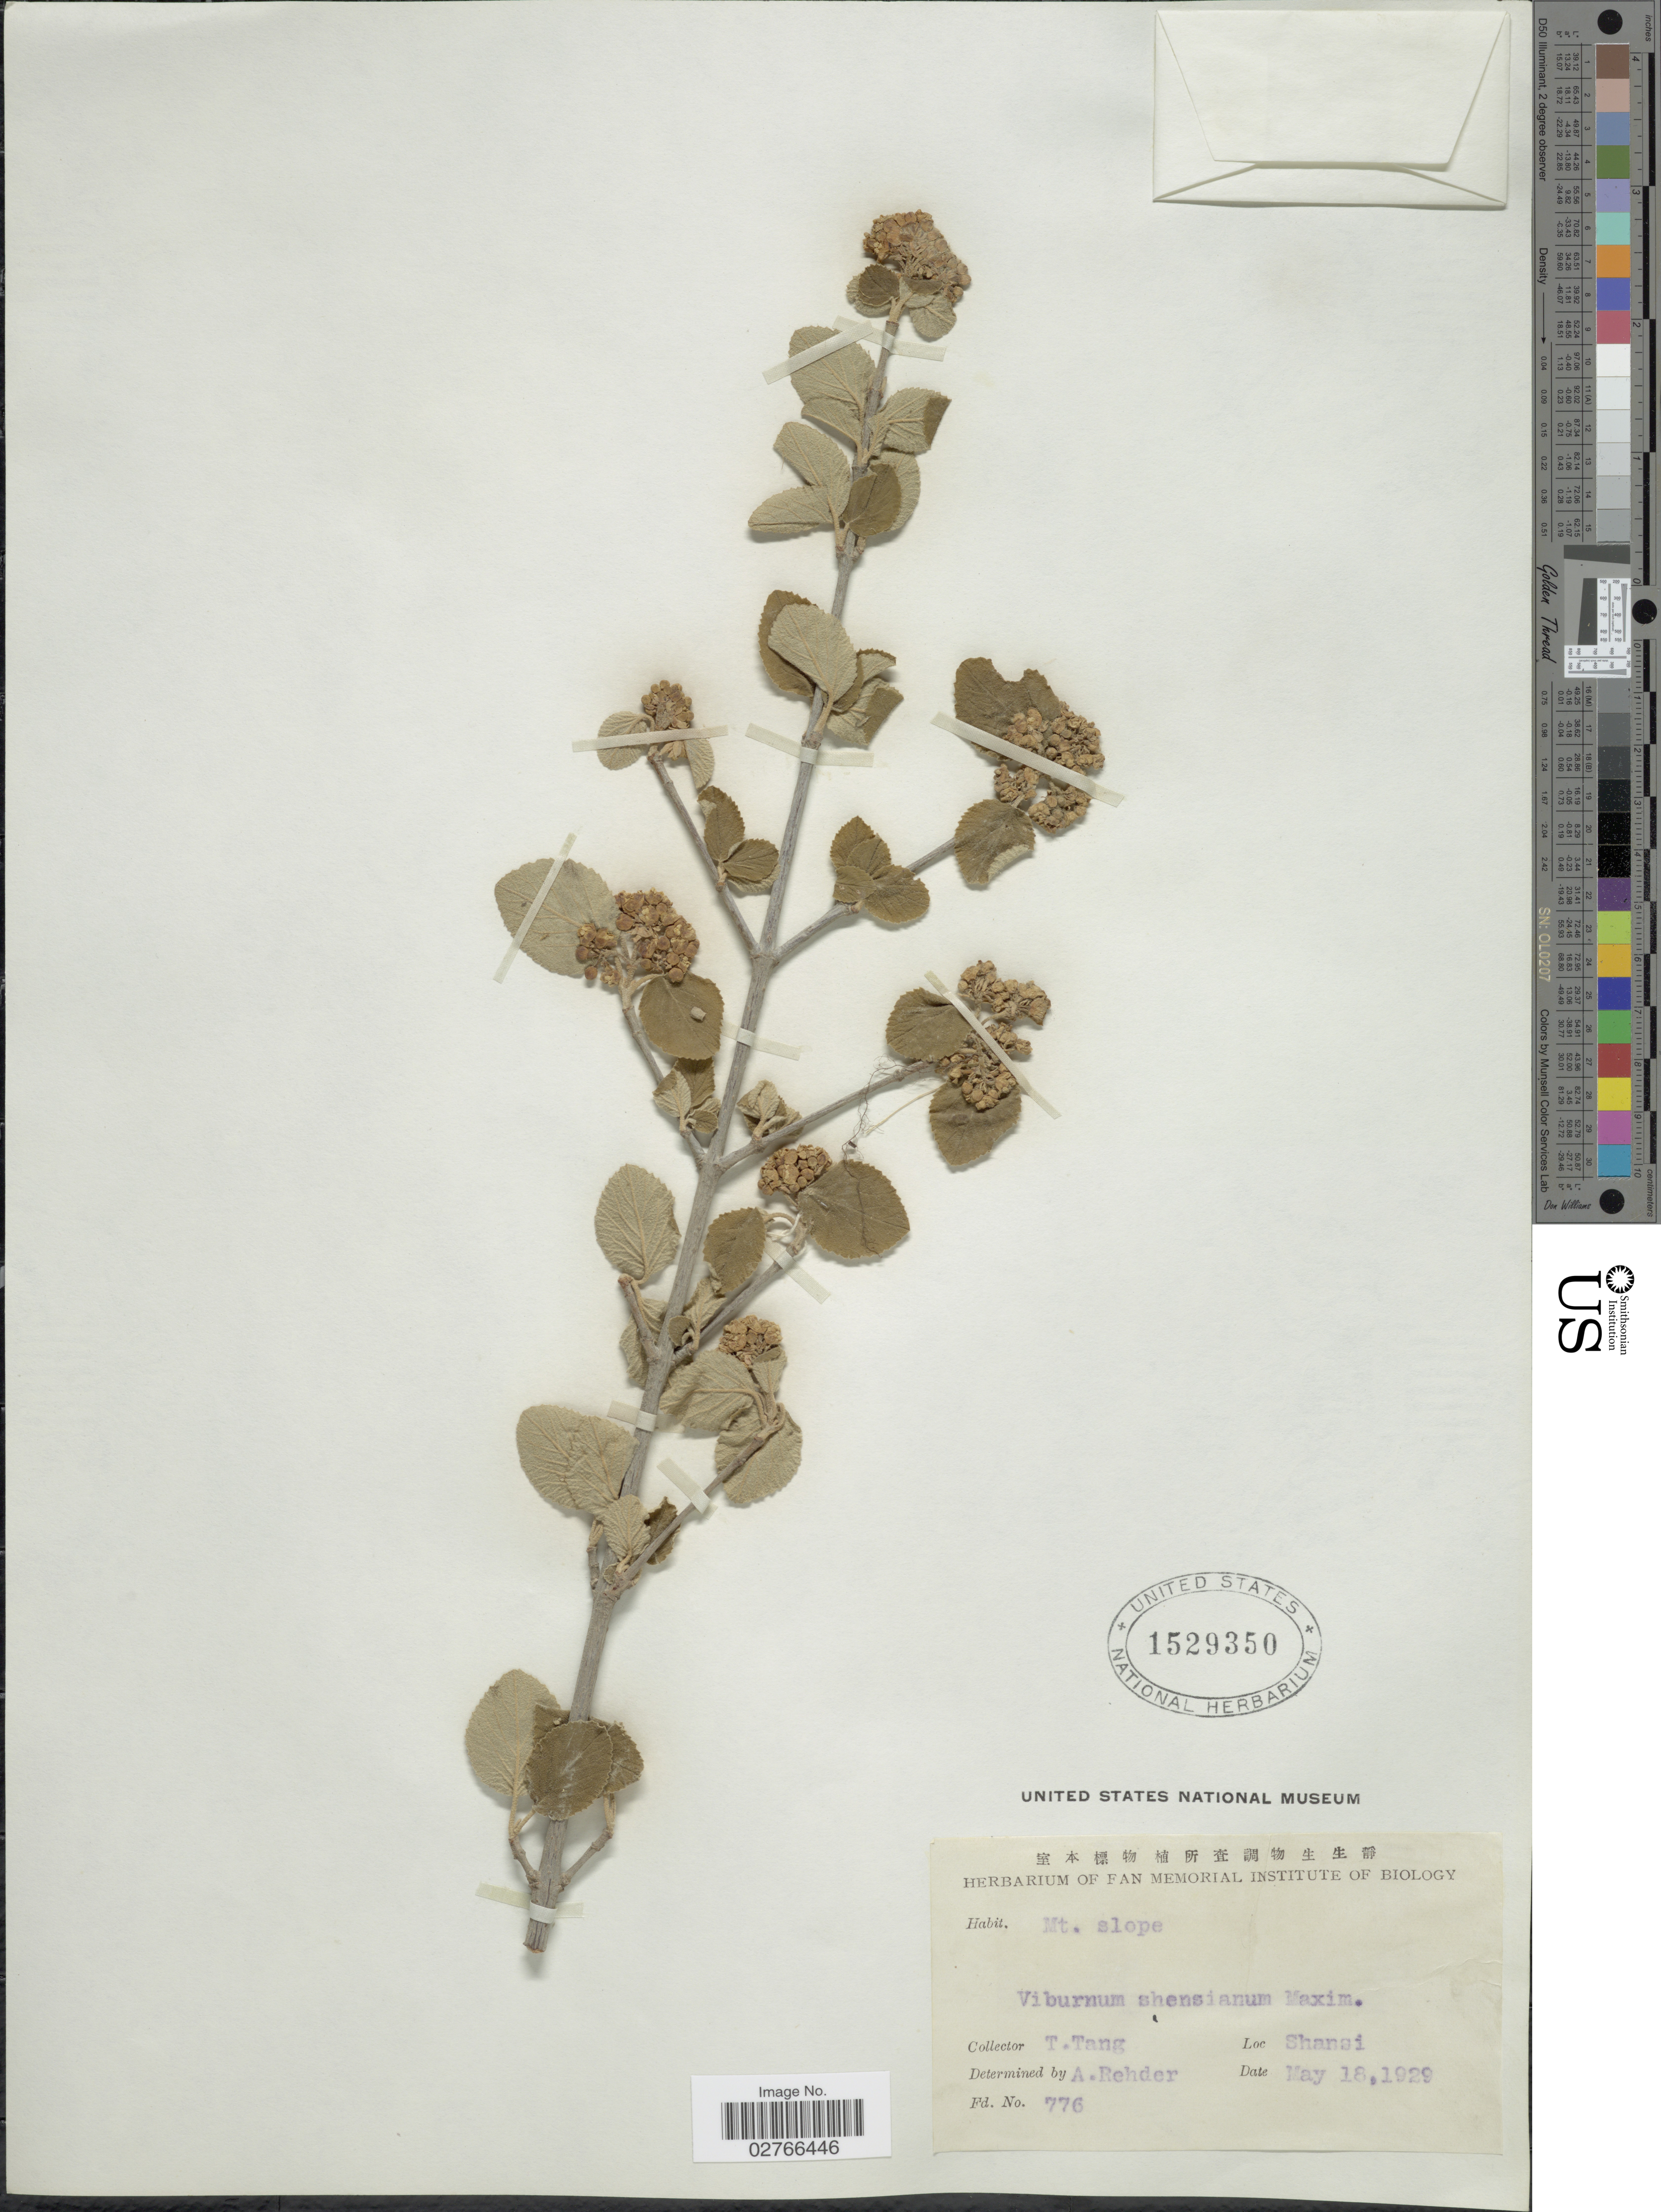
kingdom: Plantae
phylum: Tracheophyta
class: Magnoliopsida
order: Dipsacales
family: Viburnaceae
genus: Viburnum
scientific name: Viburnum schensianum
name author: Maxim.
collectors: T. Tang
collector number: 776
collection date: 1929-05-18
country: China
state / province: Shanxi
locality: Shansi, Mt. slope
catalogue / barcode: US 1529350